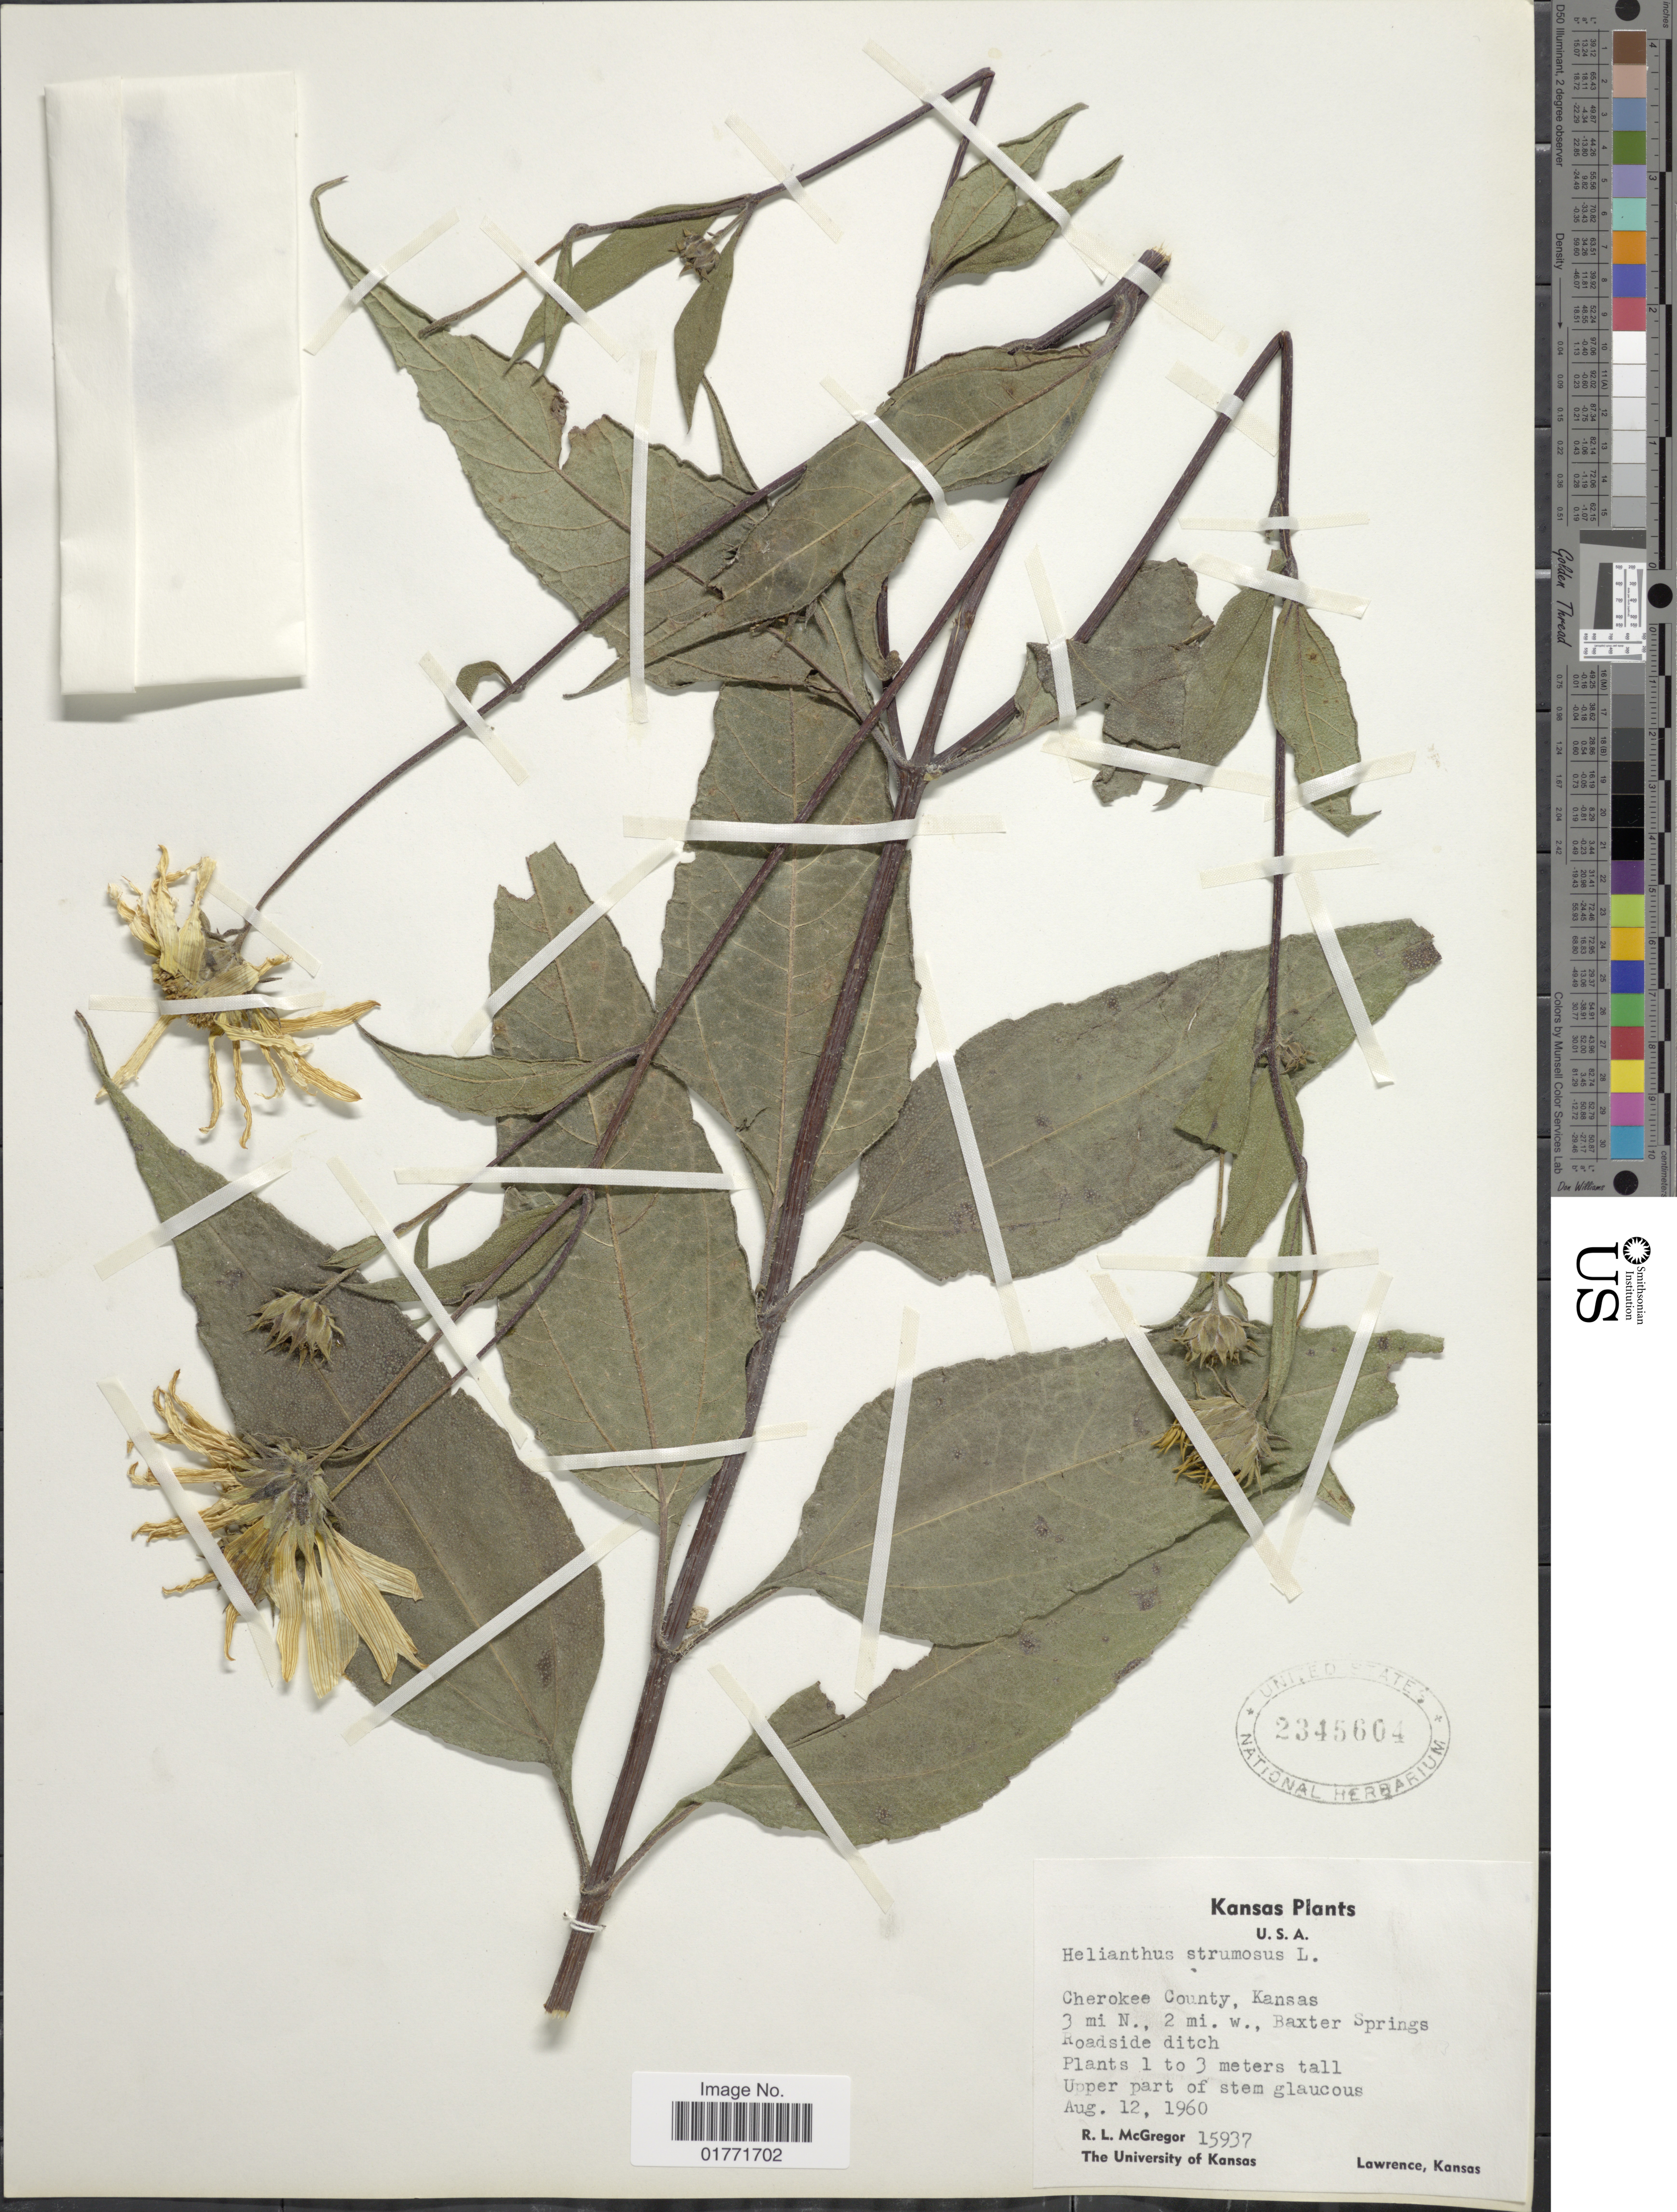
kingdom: Plantae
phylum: Tracheophyta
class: Magnoliopsida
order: Asterales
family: Asteraceae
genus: Helianthus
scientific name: Helianthus strumosus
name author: L.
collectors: R. McGregor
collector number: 15937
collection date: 1960-08-12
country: United States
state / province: Kansas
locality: Kansas, Cherokee County, Kansas. 3 mi N, 2 mi. W. Baxter Springs Roadside ditch.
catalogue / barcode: US 2345604